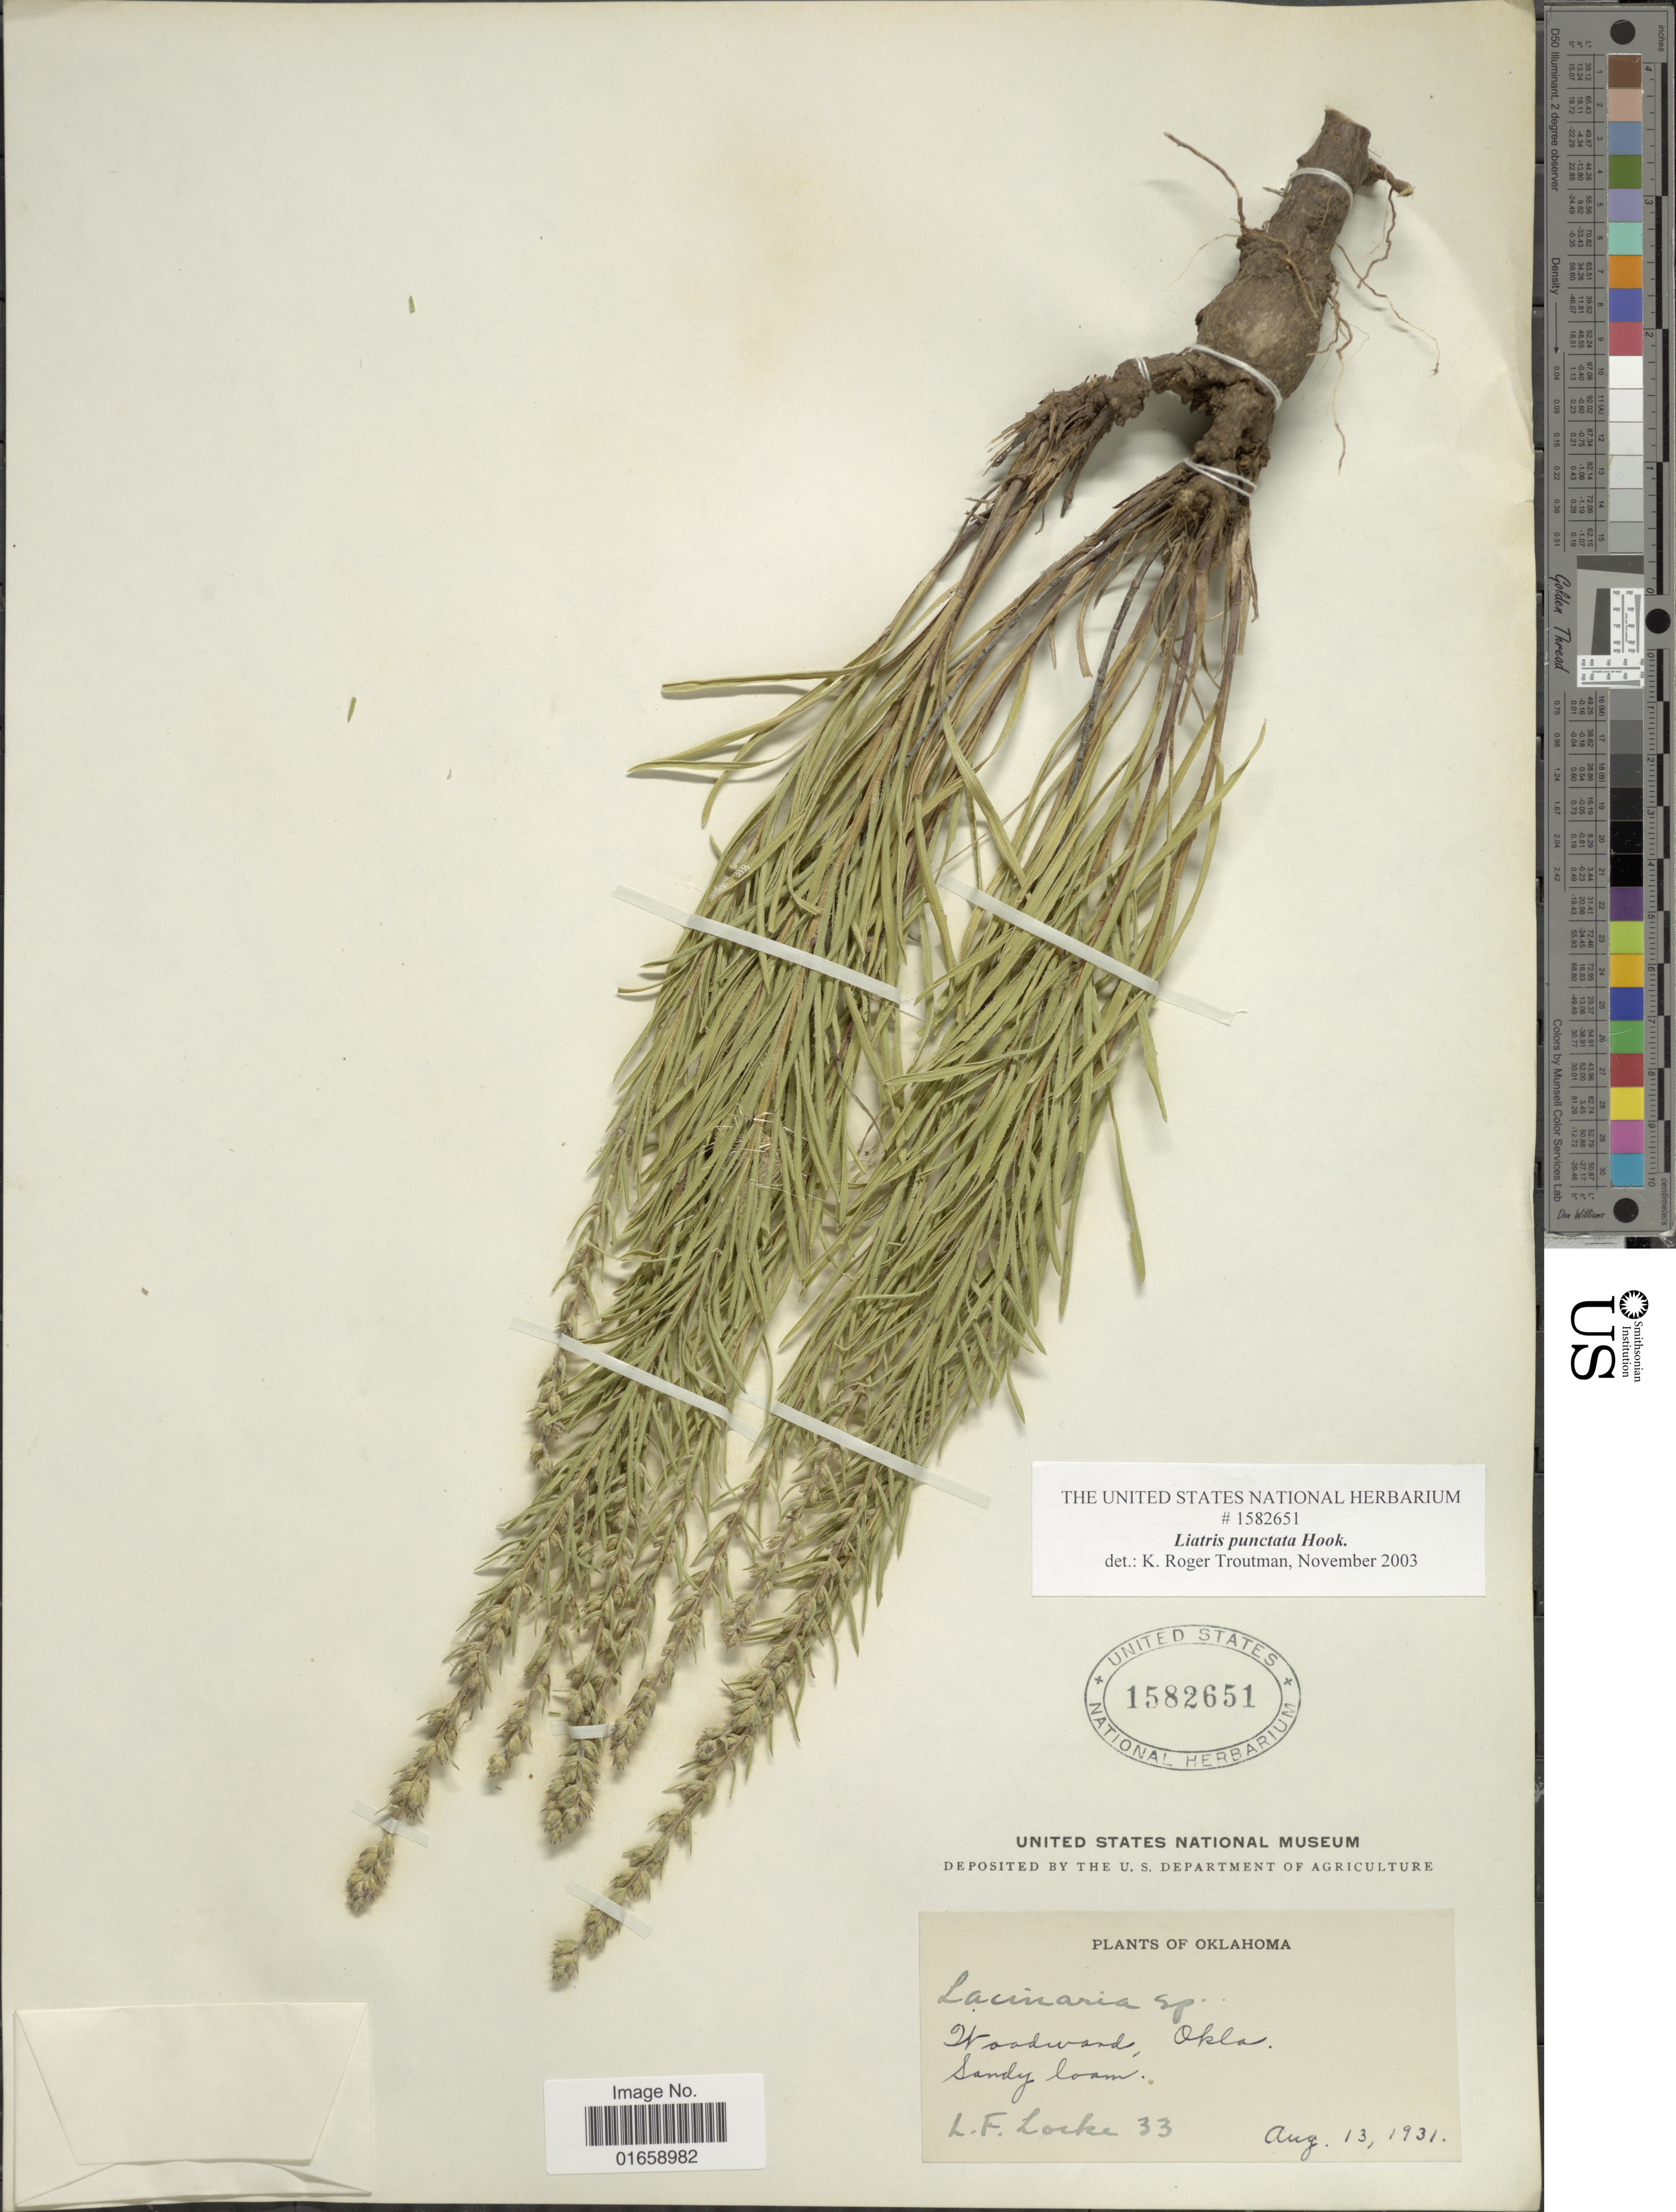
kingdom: Plantae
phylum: Tracheophyta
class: Magnoliopsida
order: Asterales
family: Asteraceae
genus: Liatris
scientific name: Liatris punctata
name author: Hook.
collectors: L. Locke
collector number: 33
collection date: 1931-08-13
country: United States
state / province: Oklahoma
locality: Woodward, Sandy loam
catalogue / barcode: US 1582651